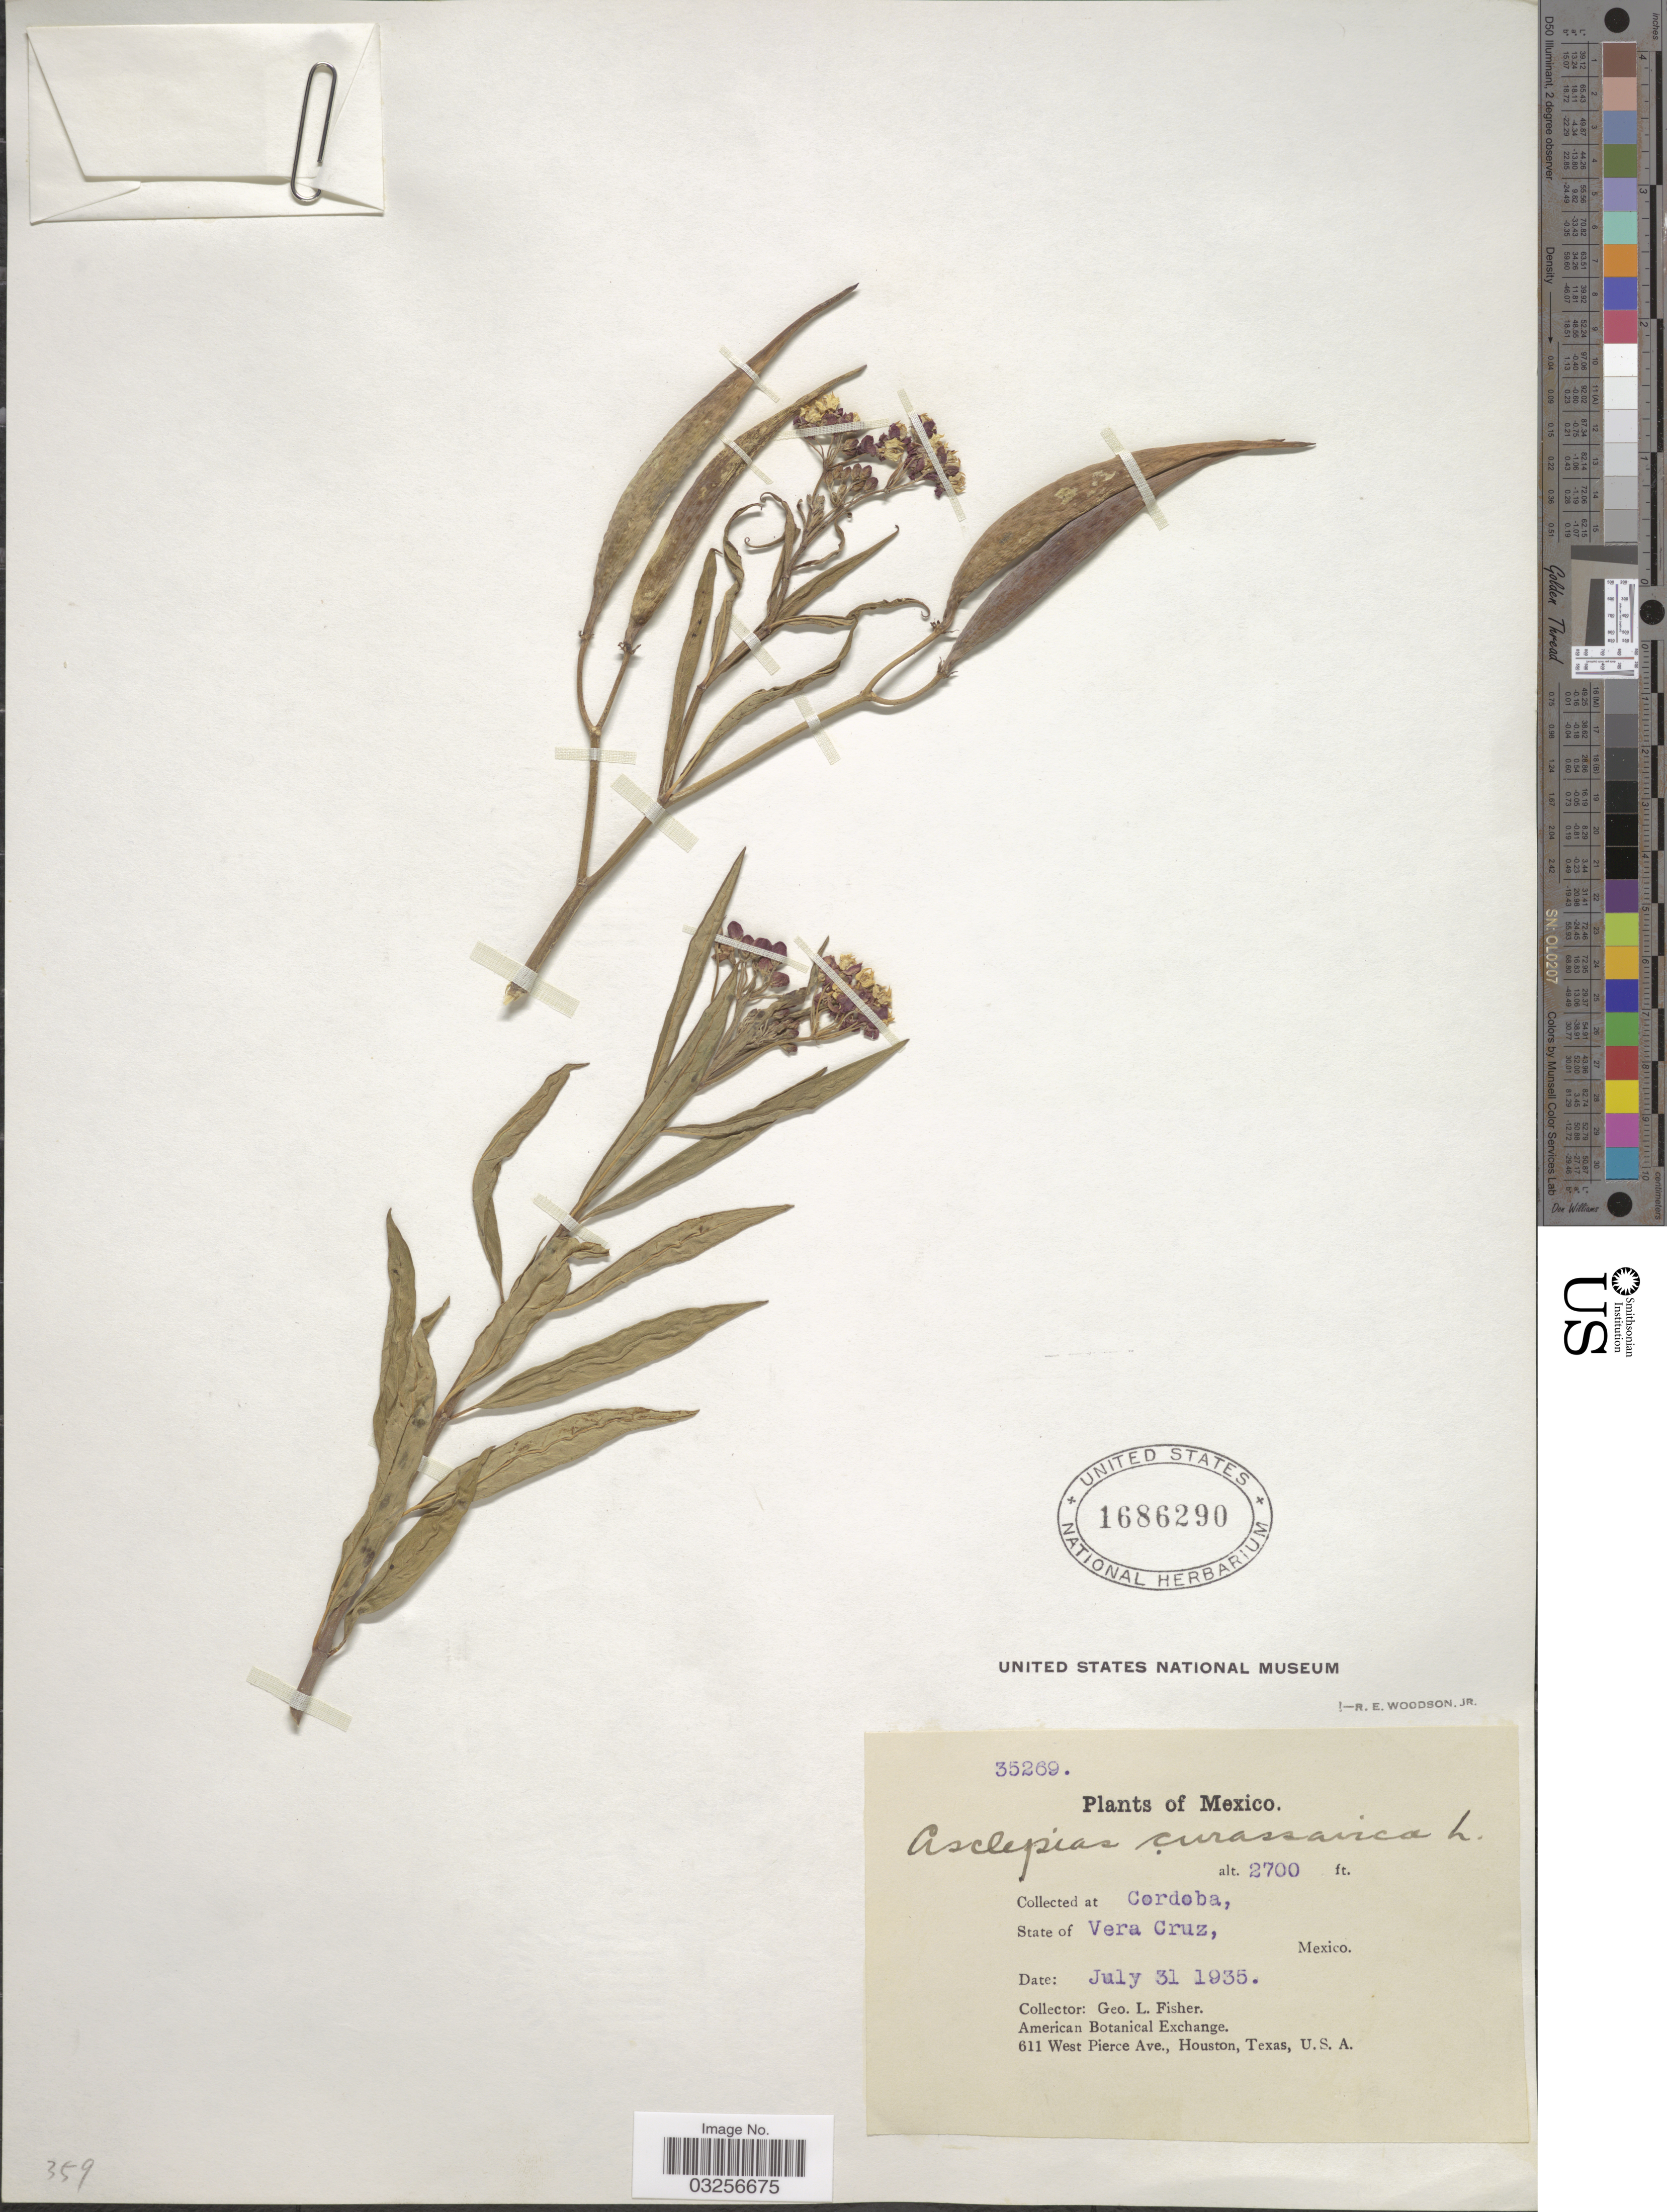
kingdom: Plantae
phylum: Tracheophyta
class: Magnoliopsida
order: Gentianales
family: Apocynaceae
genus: Asclepias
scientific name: Asclepias curassavica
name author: L.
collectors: G. L. Fisher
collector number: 35269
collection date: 1935-07-31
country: Mexico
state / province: Veracruz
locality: Cordoba, State of Vera Cruz.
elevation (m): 823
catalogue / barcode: US 1686290